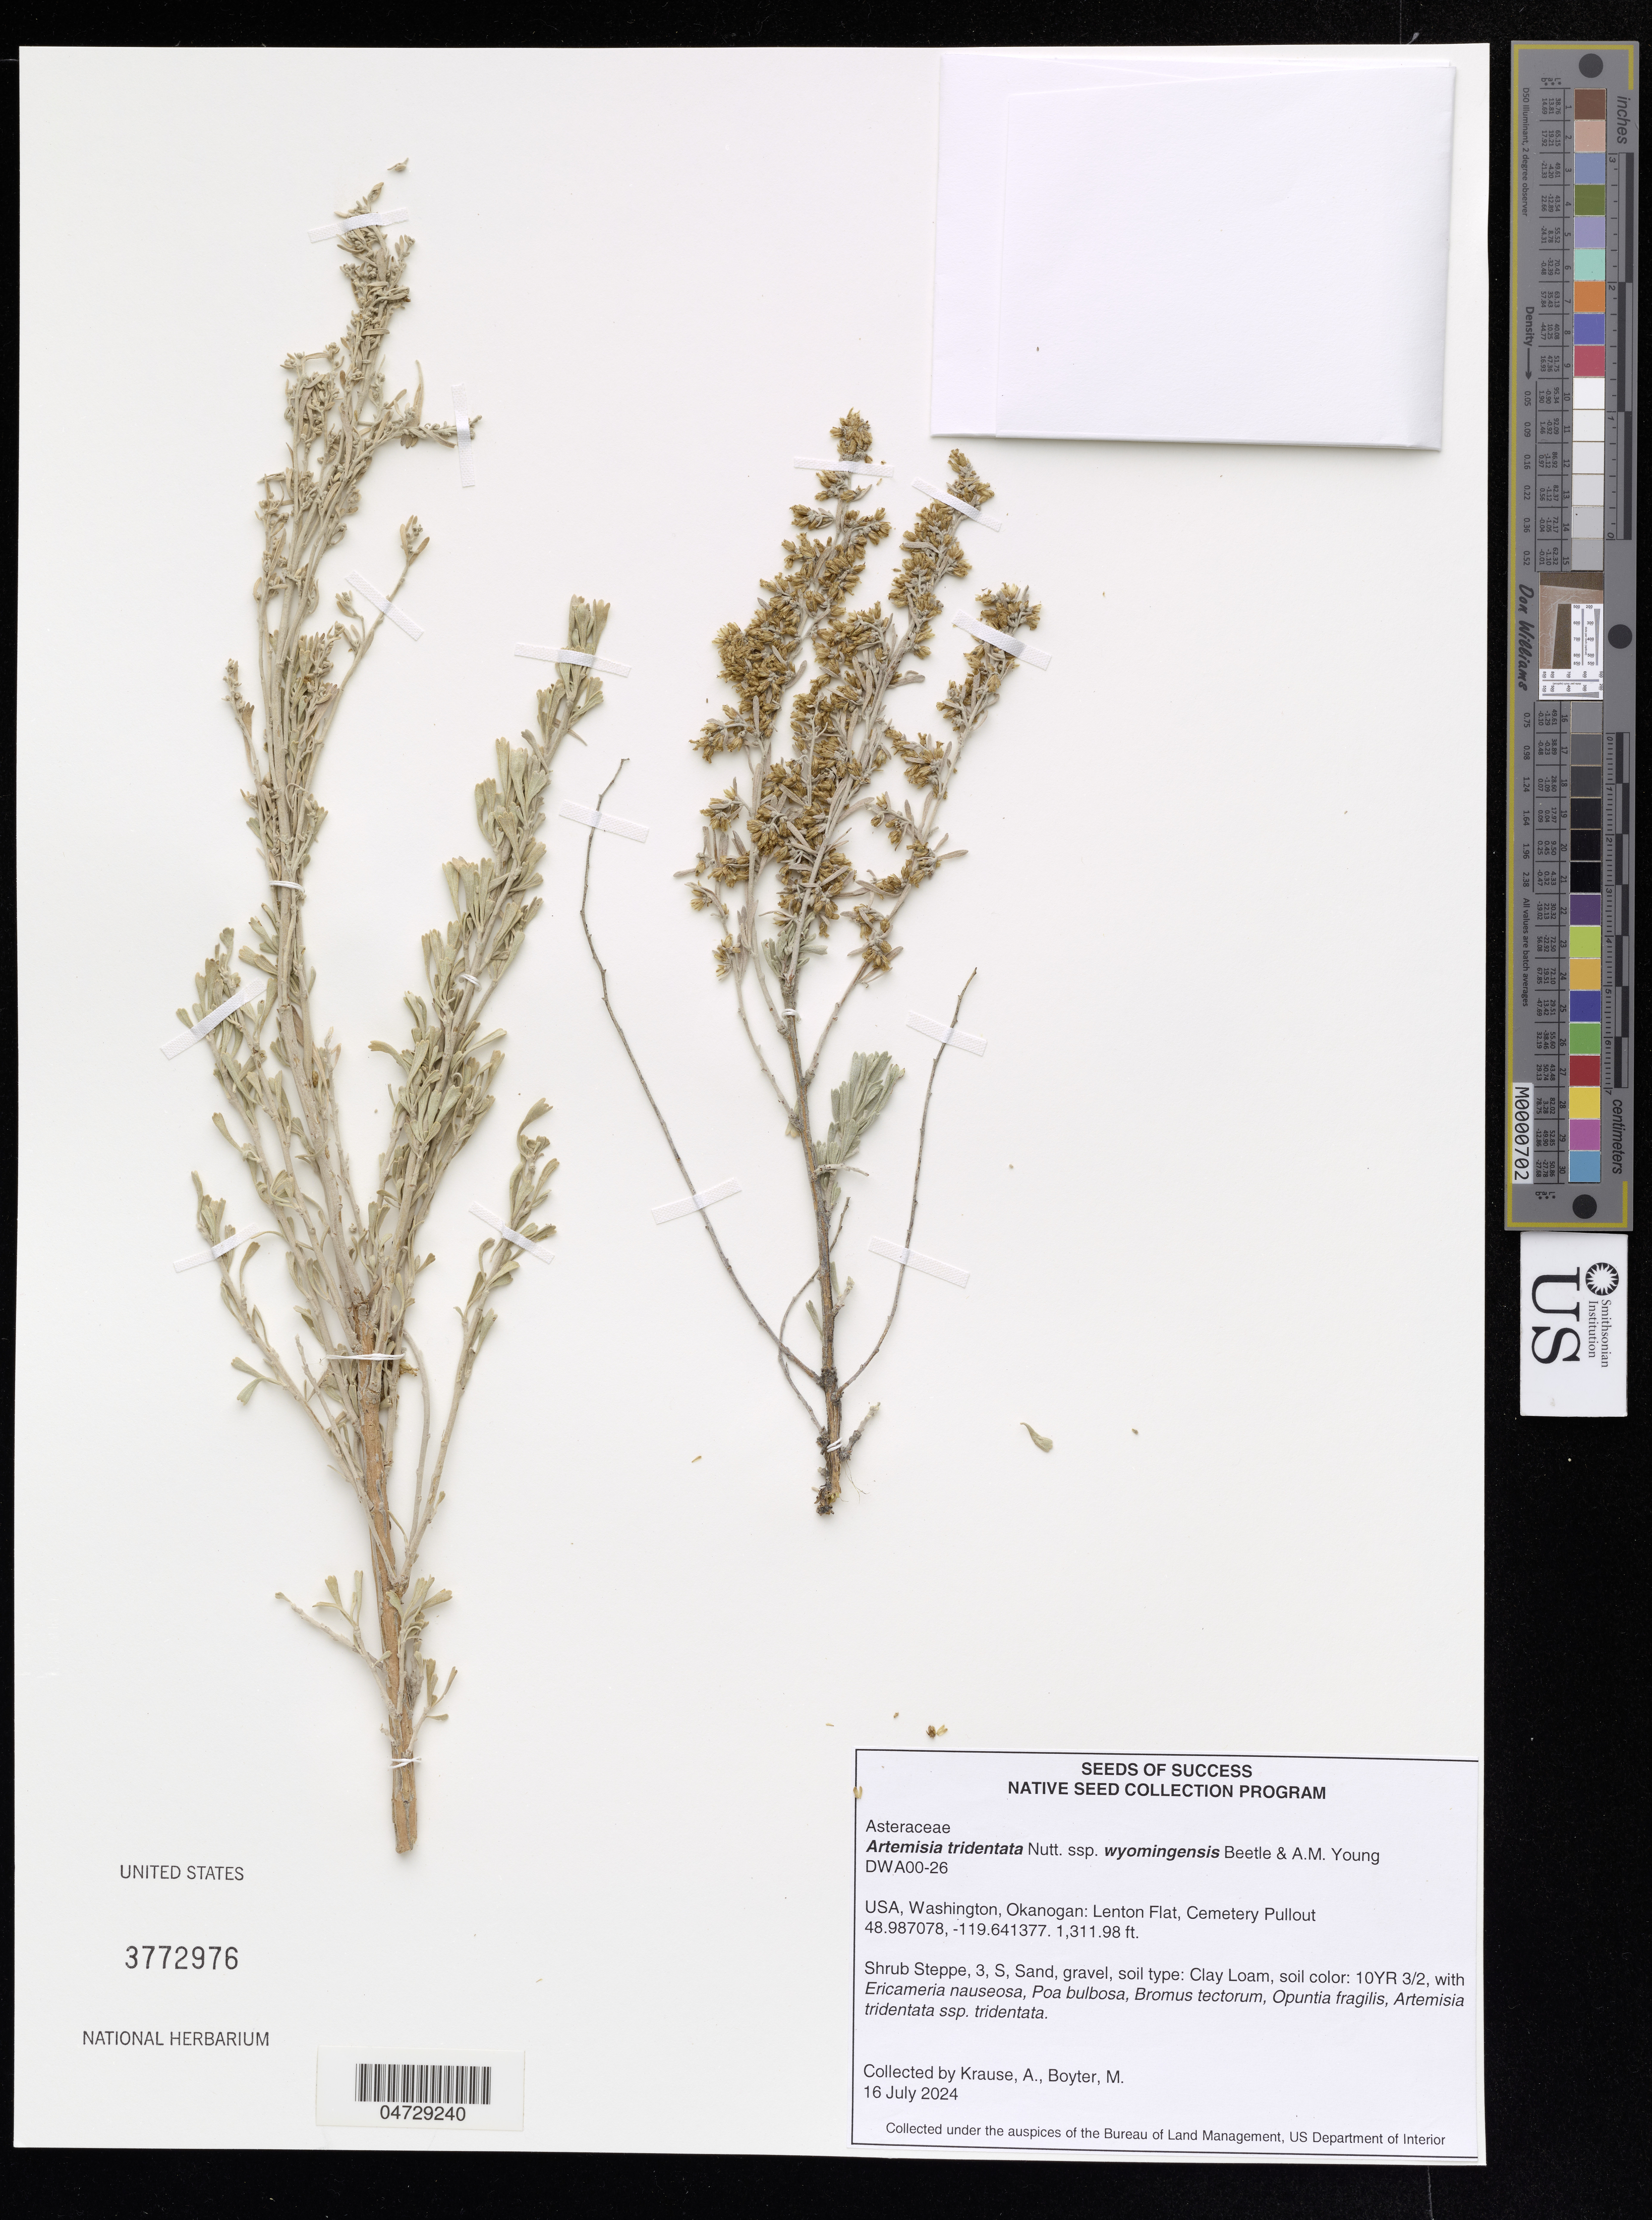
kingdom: Plantae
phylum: Tracheophyta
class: Magnoliopsida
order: Asterales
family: Asteraceae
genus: Artemisia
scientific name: Artemisia tridentata subsp. wyomingensis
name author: (Beetle & A.L. Young) S.L. Welsh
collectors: A. Krause & M. Boyter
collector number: DWA00-26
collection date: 2024-07-16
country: United States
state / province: Washington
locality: Okanogan: Lenton Flat, Cemetery Pullout.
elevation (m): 399.89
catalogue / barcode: US 3772976